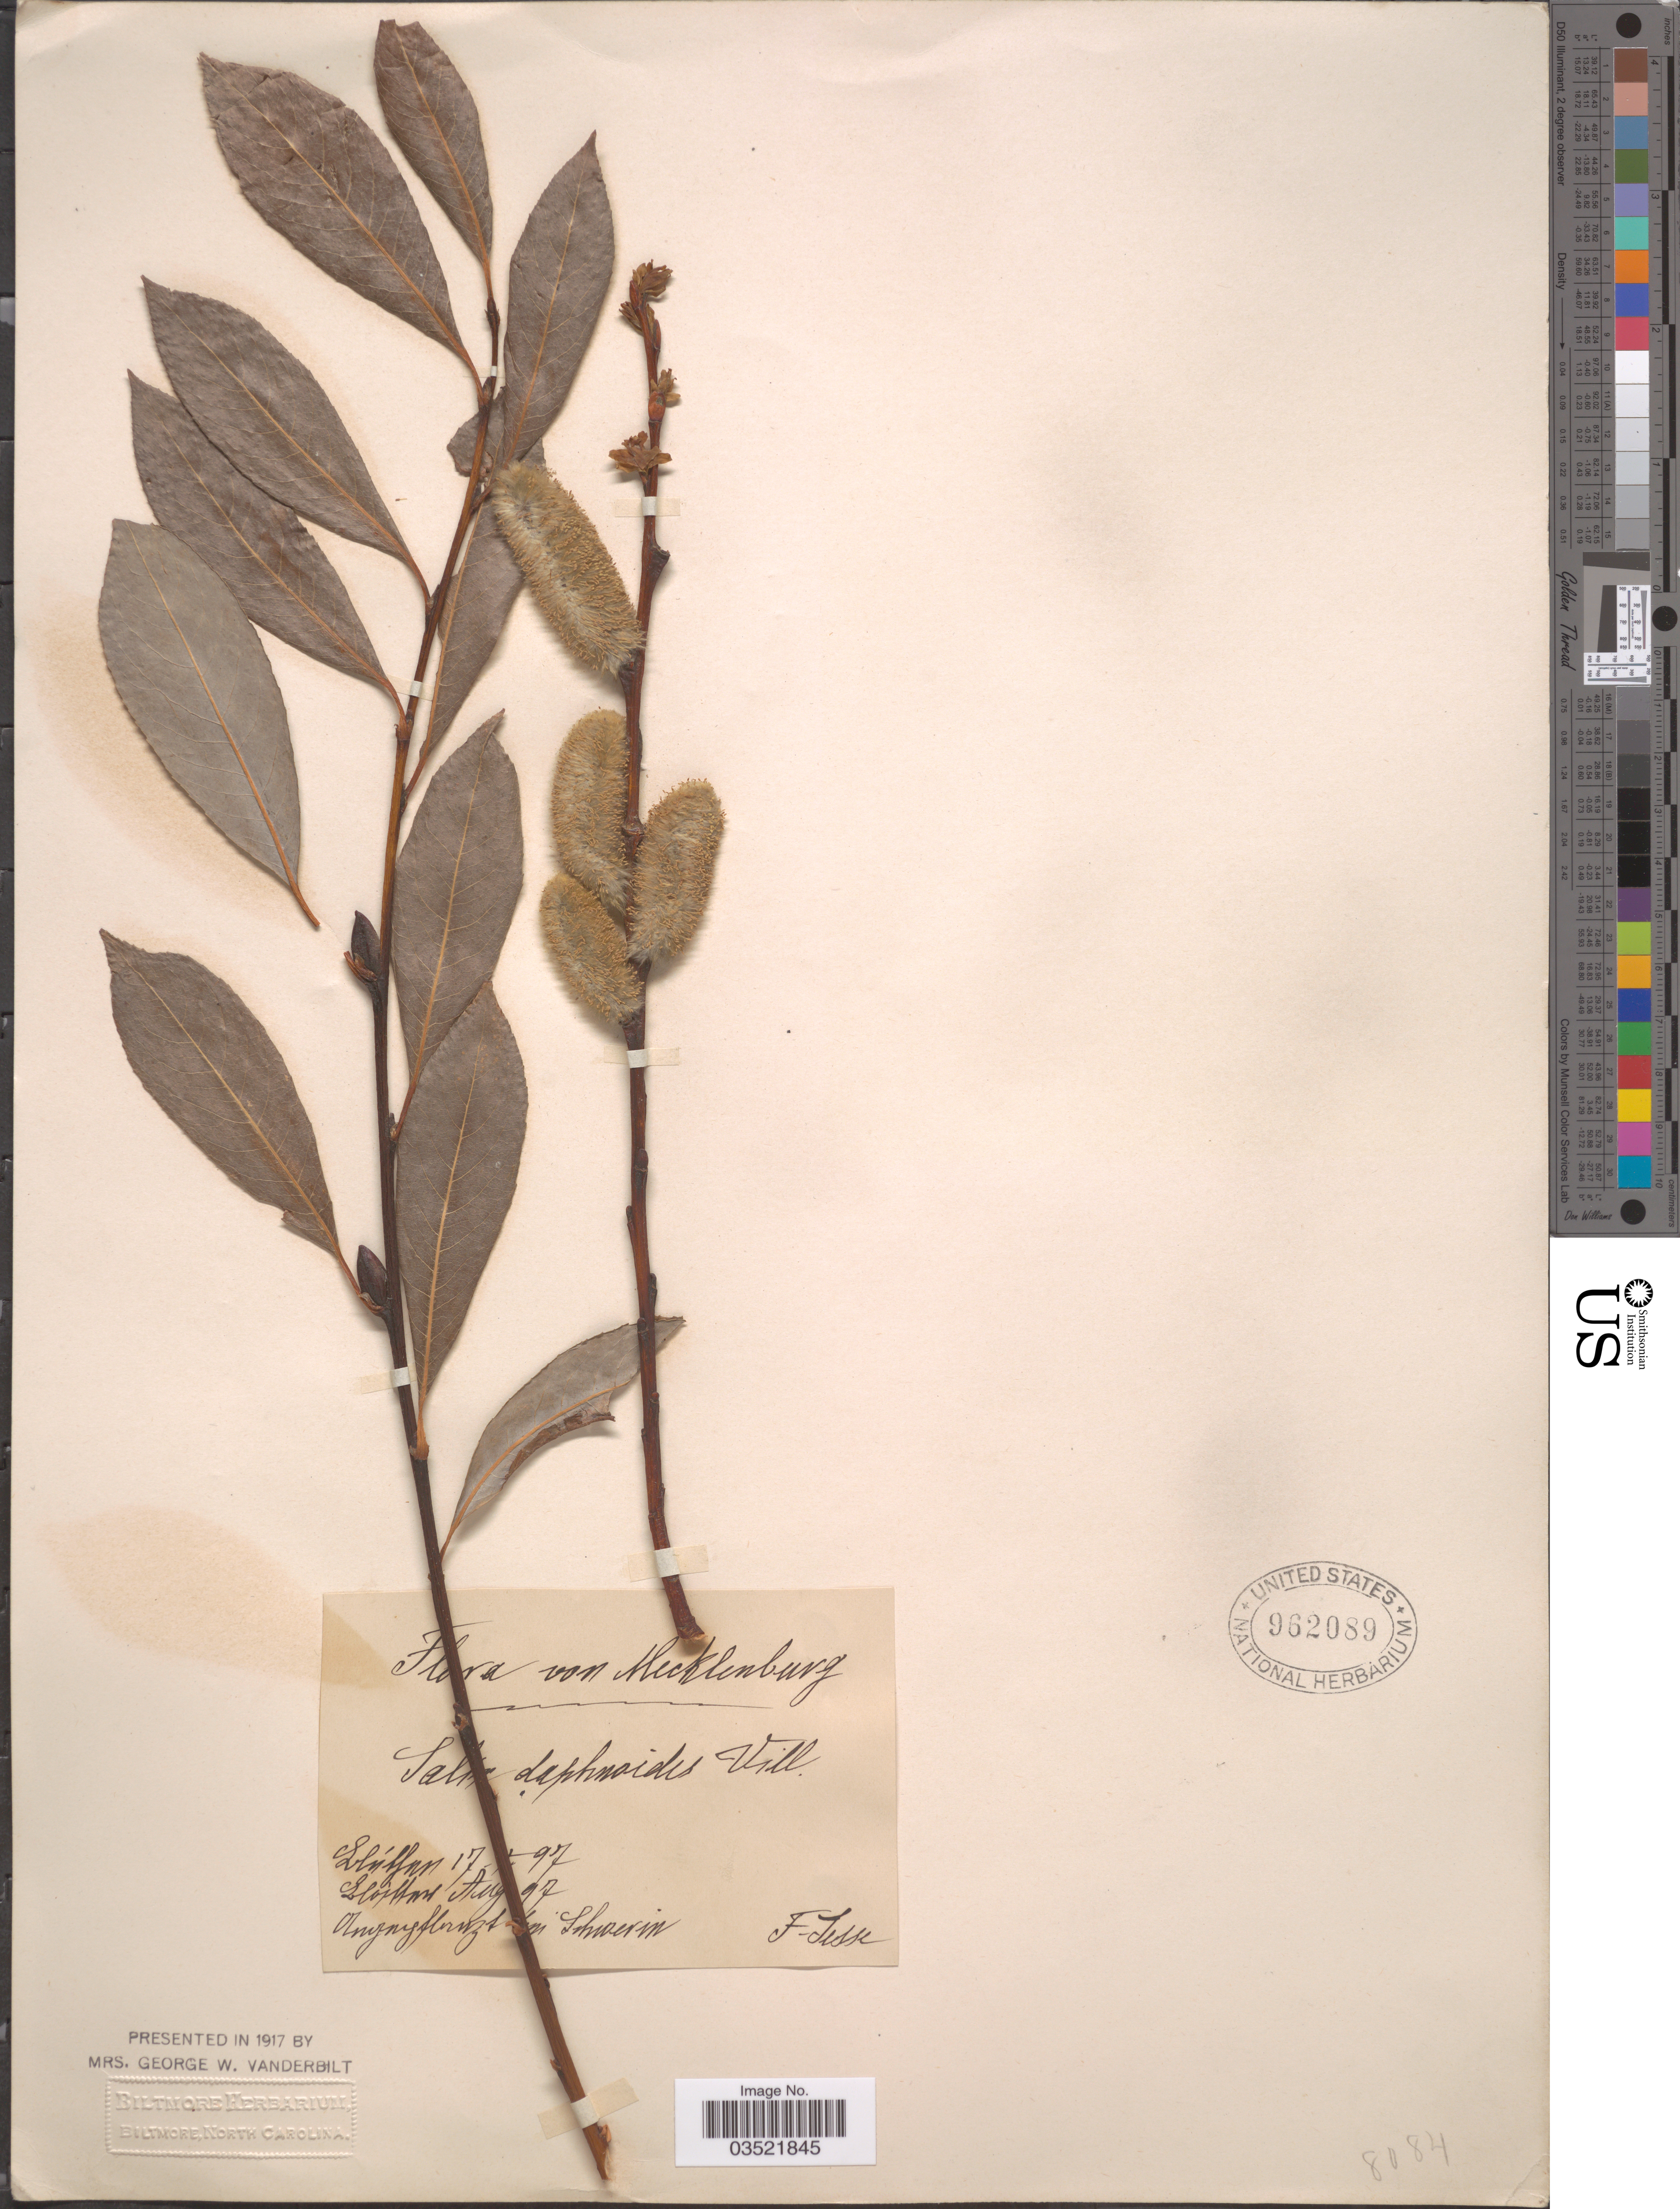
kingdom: Plantae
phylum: Tracheophyta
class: Magnoliopsida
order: Malpighiales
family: Salicaceae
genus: Salix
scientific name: Salix daphnoides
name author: Vill.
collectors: F. Jesse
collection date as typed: Transcribed d/m/y: 17/4/97 to /8/97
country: Germany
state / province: Mecklenburg-Vorpommern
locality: Mecklenburg. Angnyflornzt [illegible text]m Schwerin.[interpreted]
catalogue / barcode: US 962089